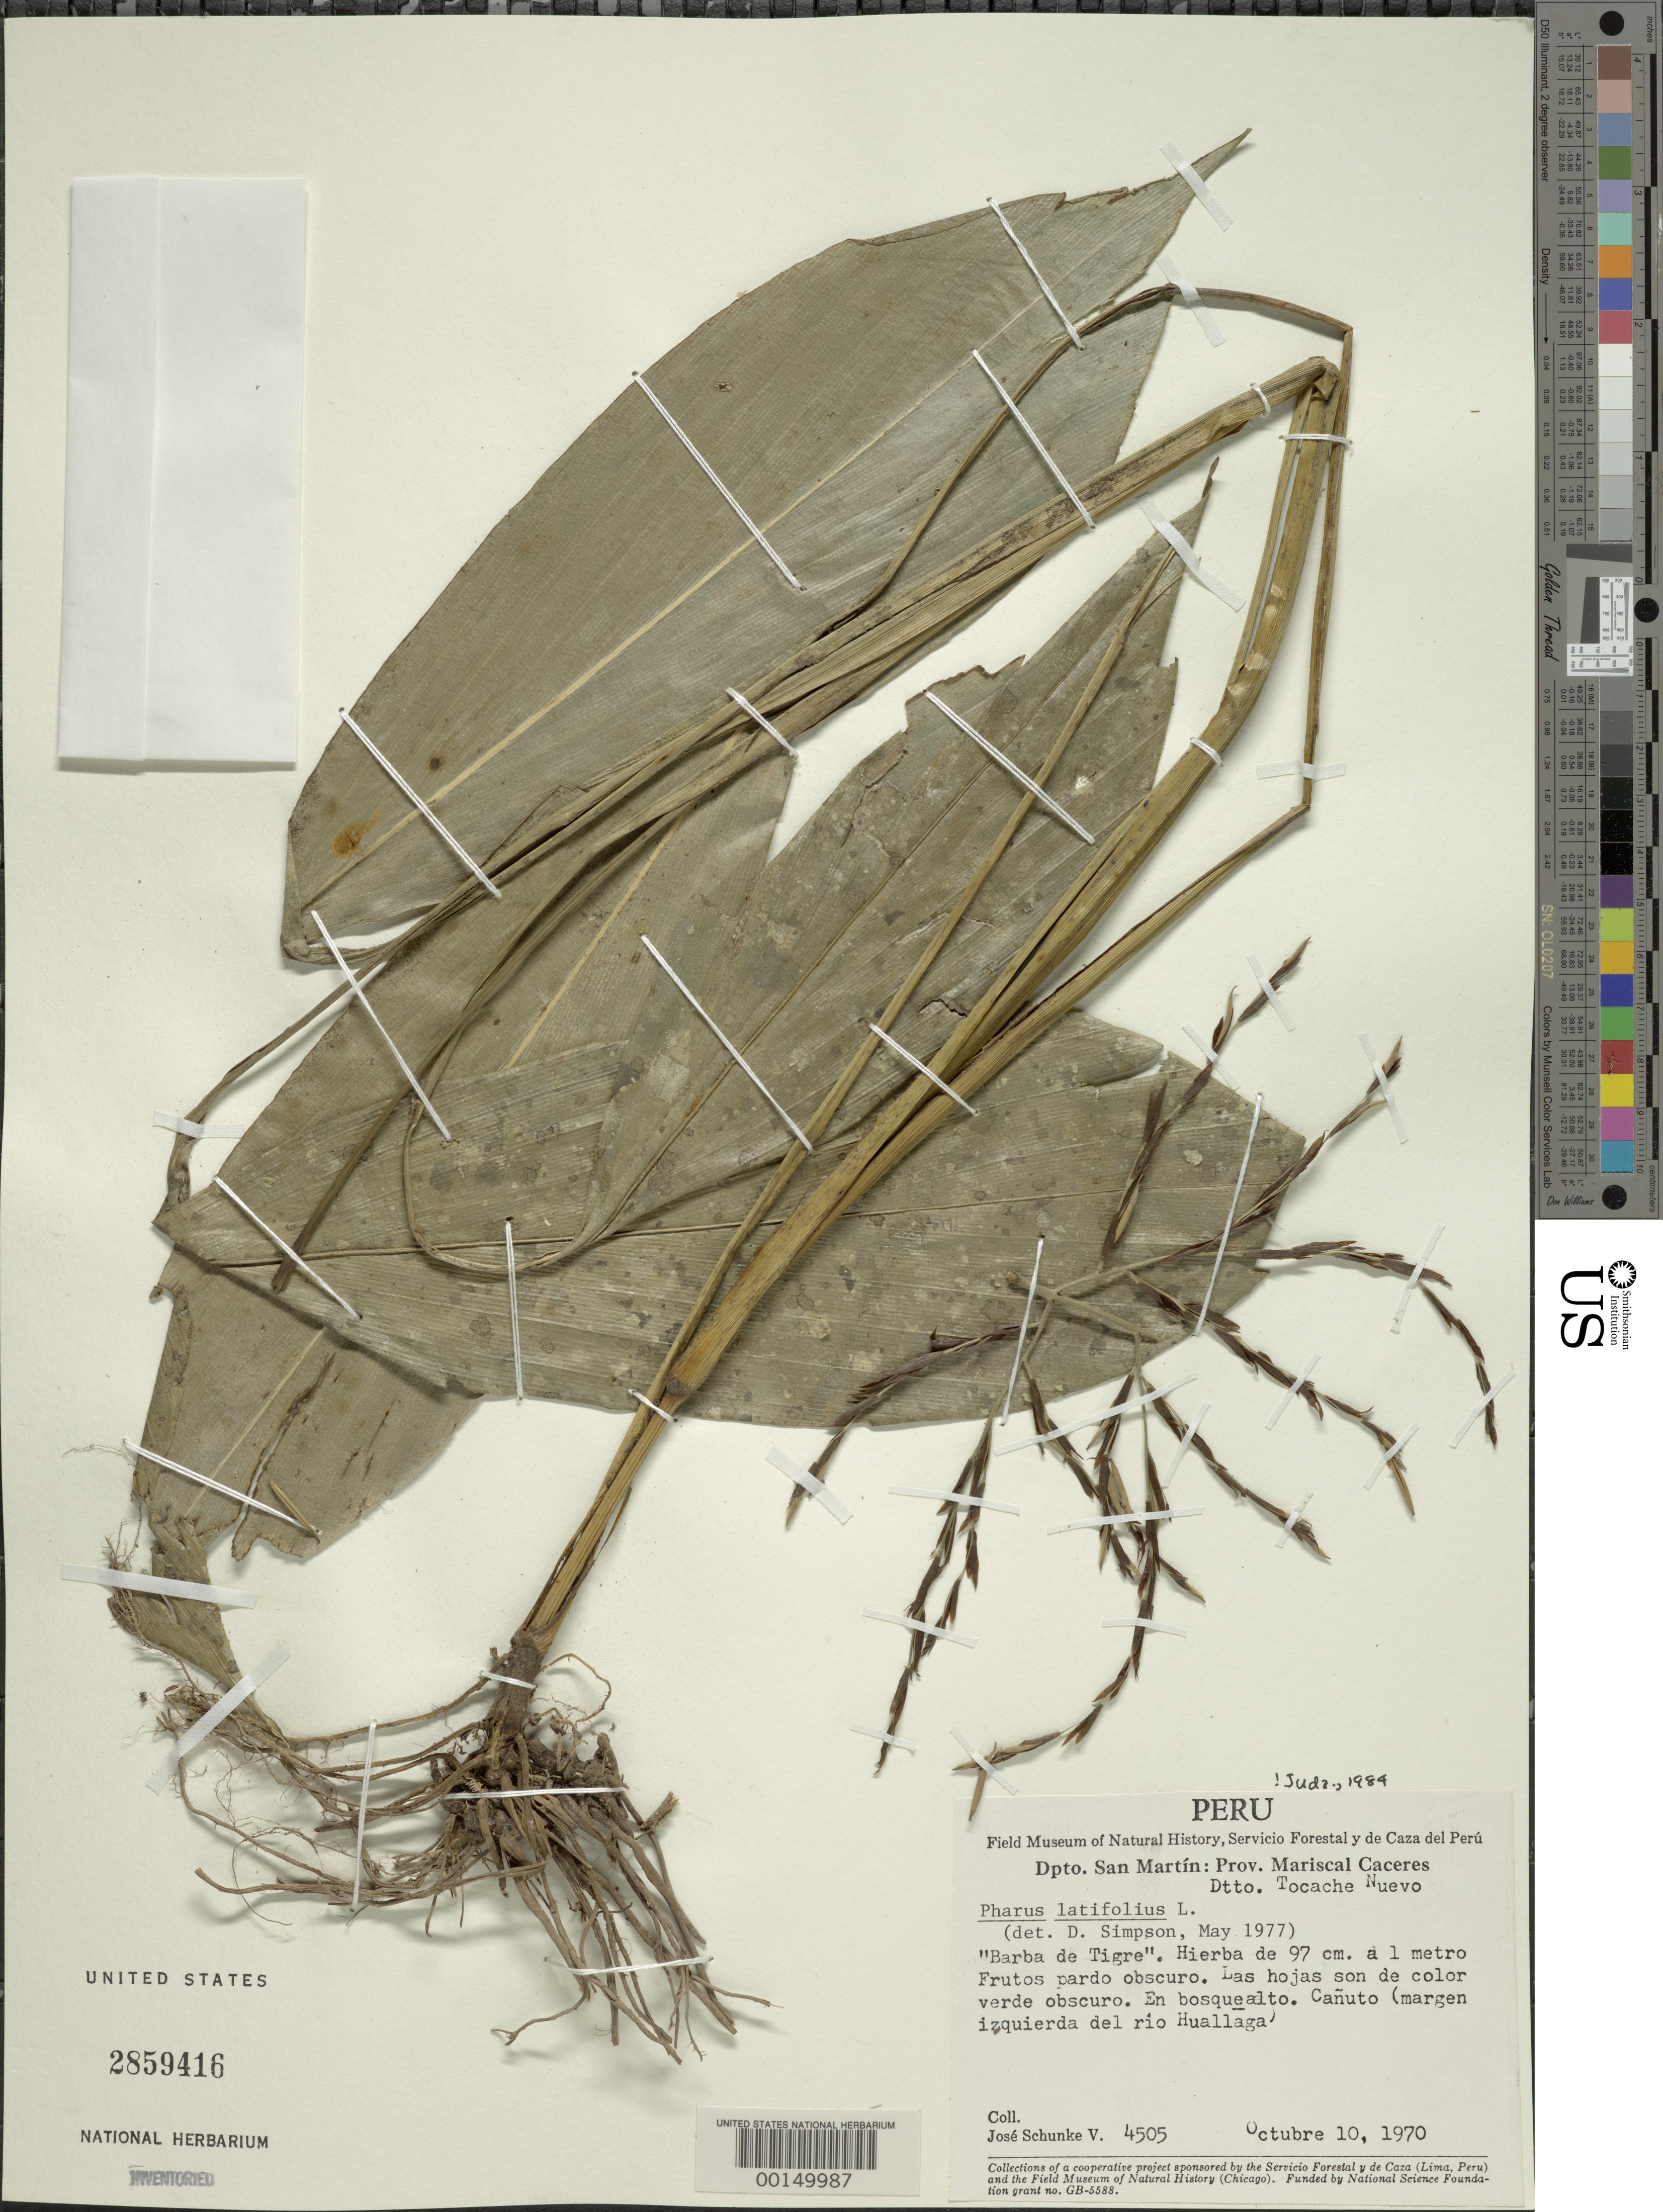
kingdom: Plantae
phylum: Tracheophyta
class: Liliopsida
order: Poales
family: Poaceae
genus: Pharus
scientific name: Pharus latifolius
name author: L.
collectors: J. Schunke Vigo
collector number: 4505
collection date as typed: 10 Oct 1970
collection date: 1970-10-10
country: Peru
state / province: San Martín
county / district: Mariscal Cáceres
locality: Tocache nuevo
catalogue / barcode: US 2859416